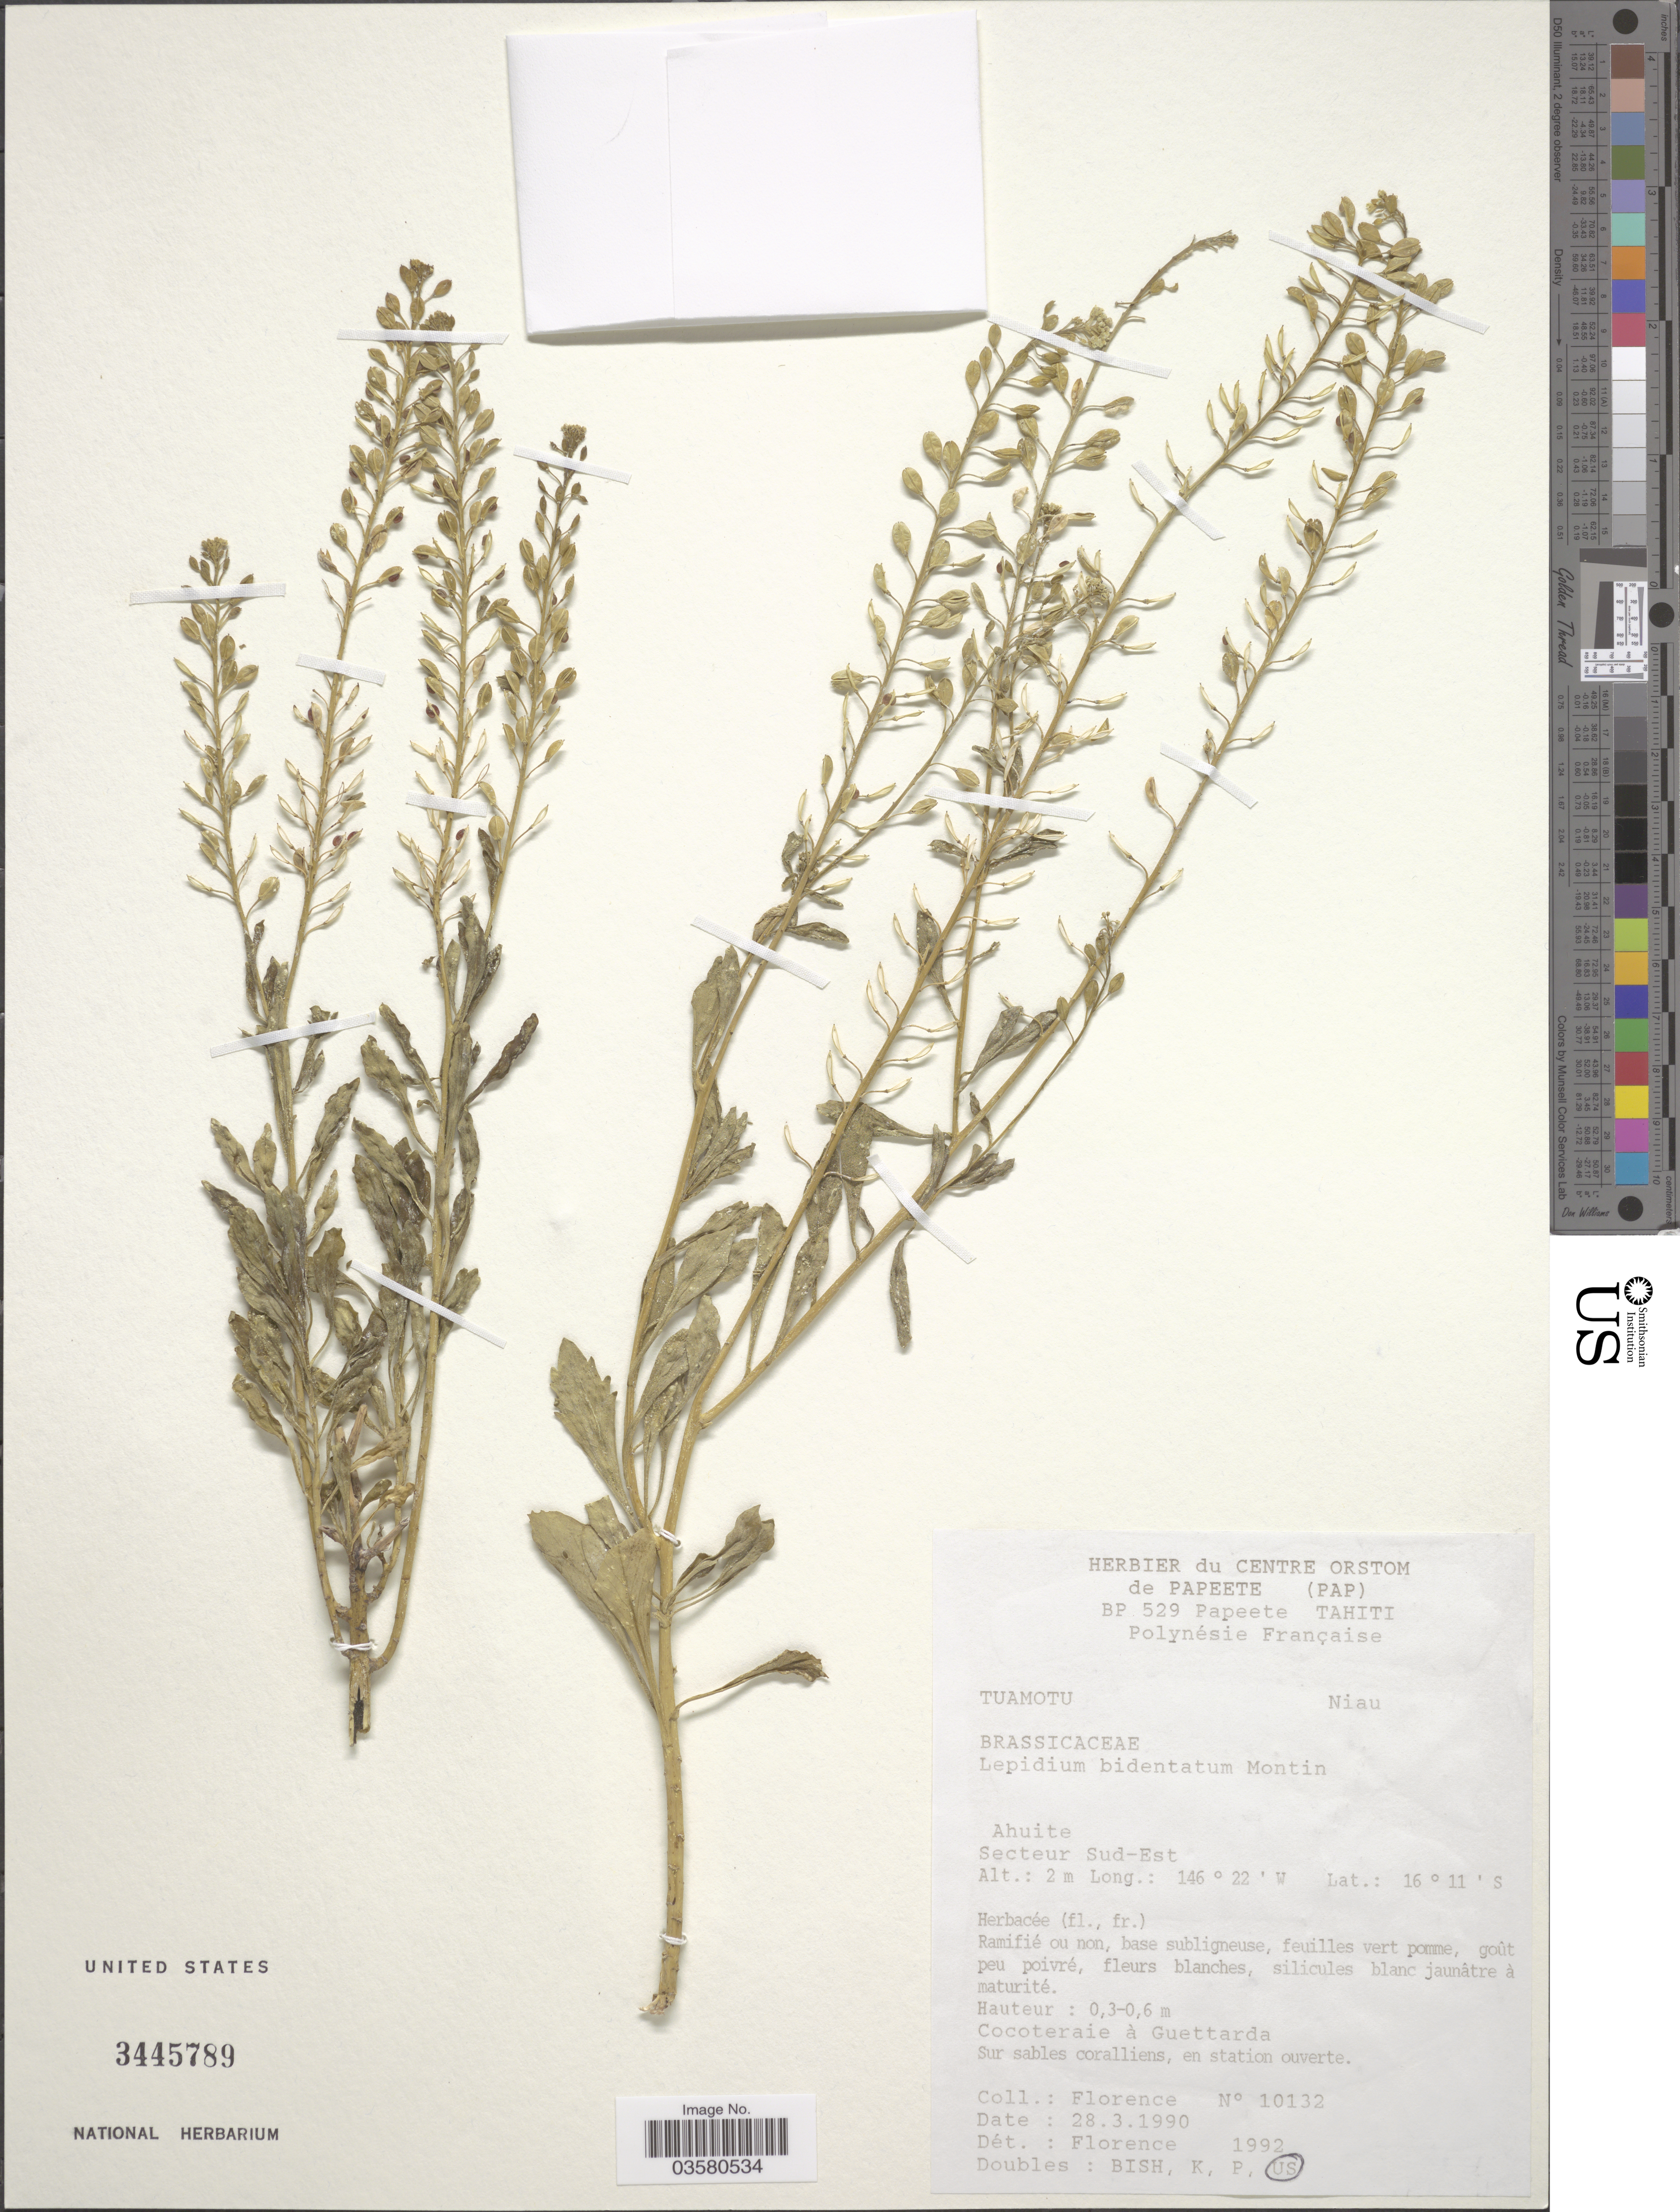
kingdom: Plantae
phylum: Tracheophyta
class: Magnoliopsida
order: Brassicales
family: Brassicaceae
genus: Lepidium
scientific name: Lepidium bidentatum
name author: Montin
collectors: -. Florence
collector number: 10132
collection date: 1990-03-28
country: French Polynesia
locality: Tuamotu. Niau. Ahuite Secteur Sud-Est.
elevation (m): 2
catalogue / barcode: US 3445789